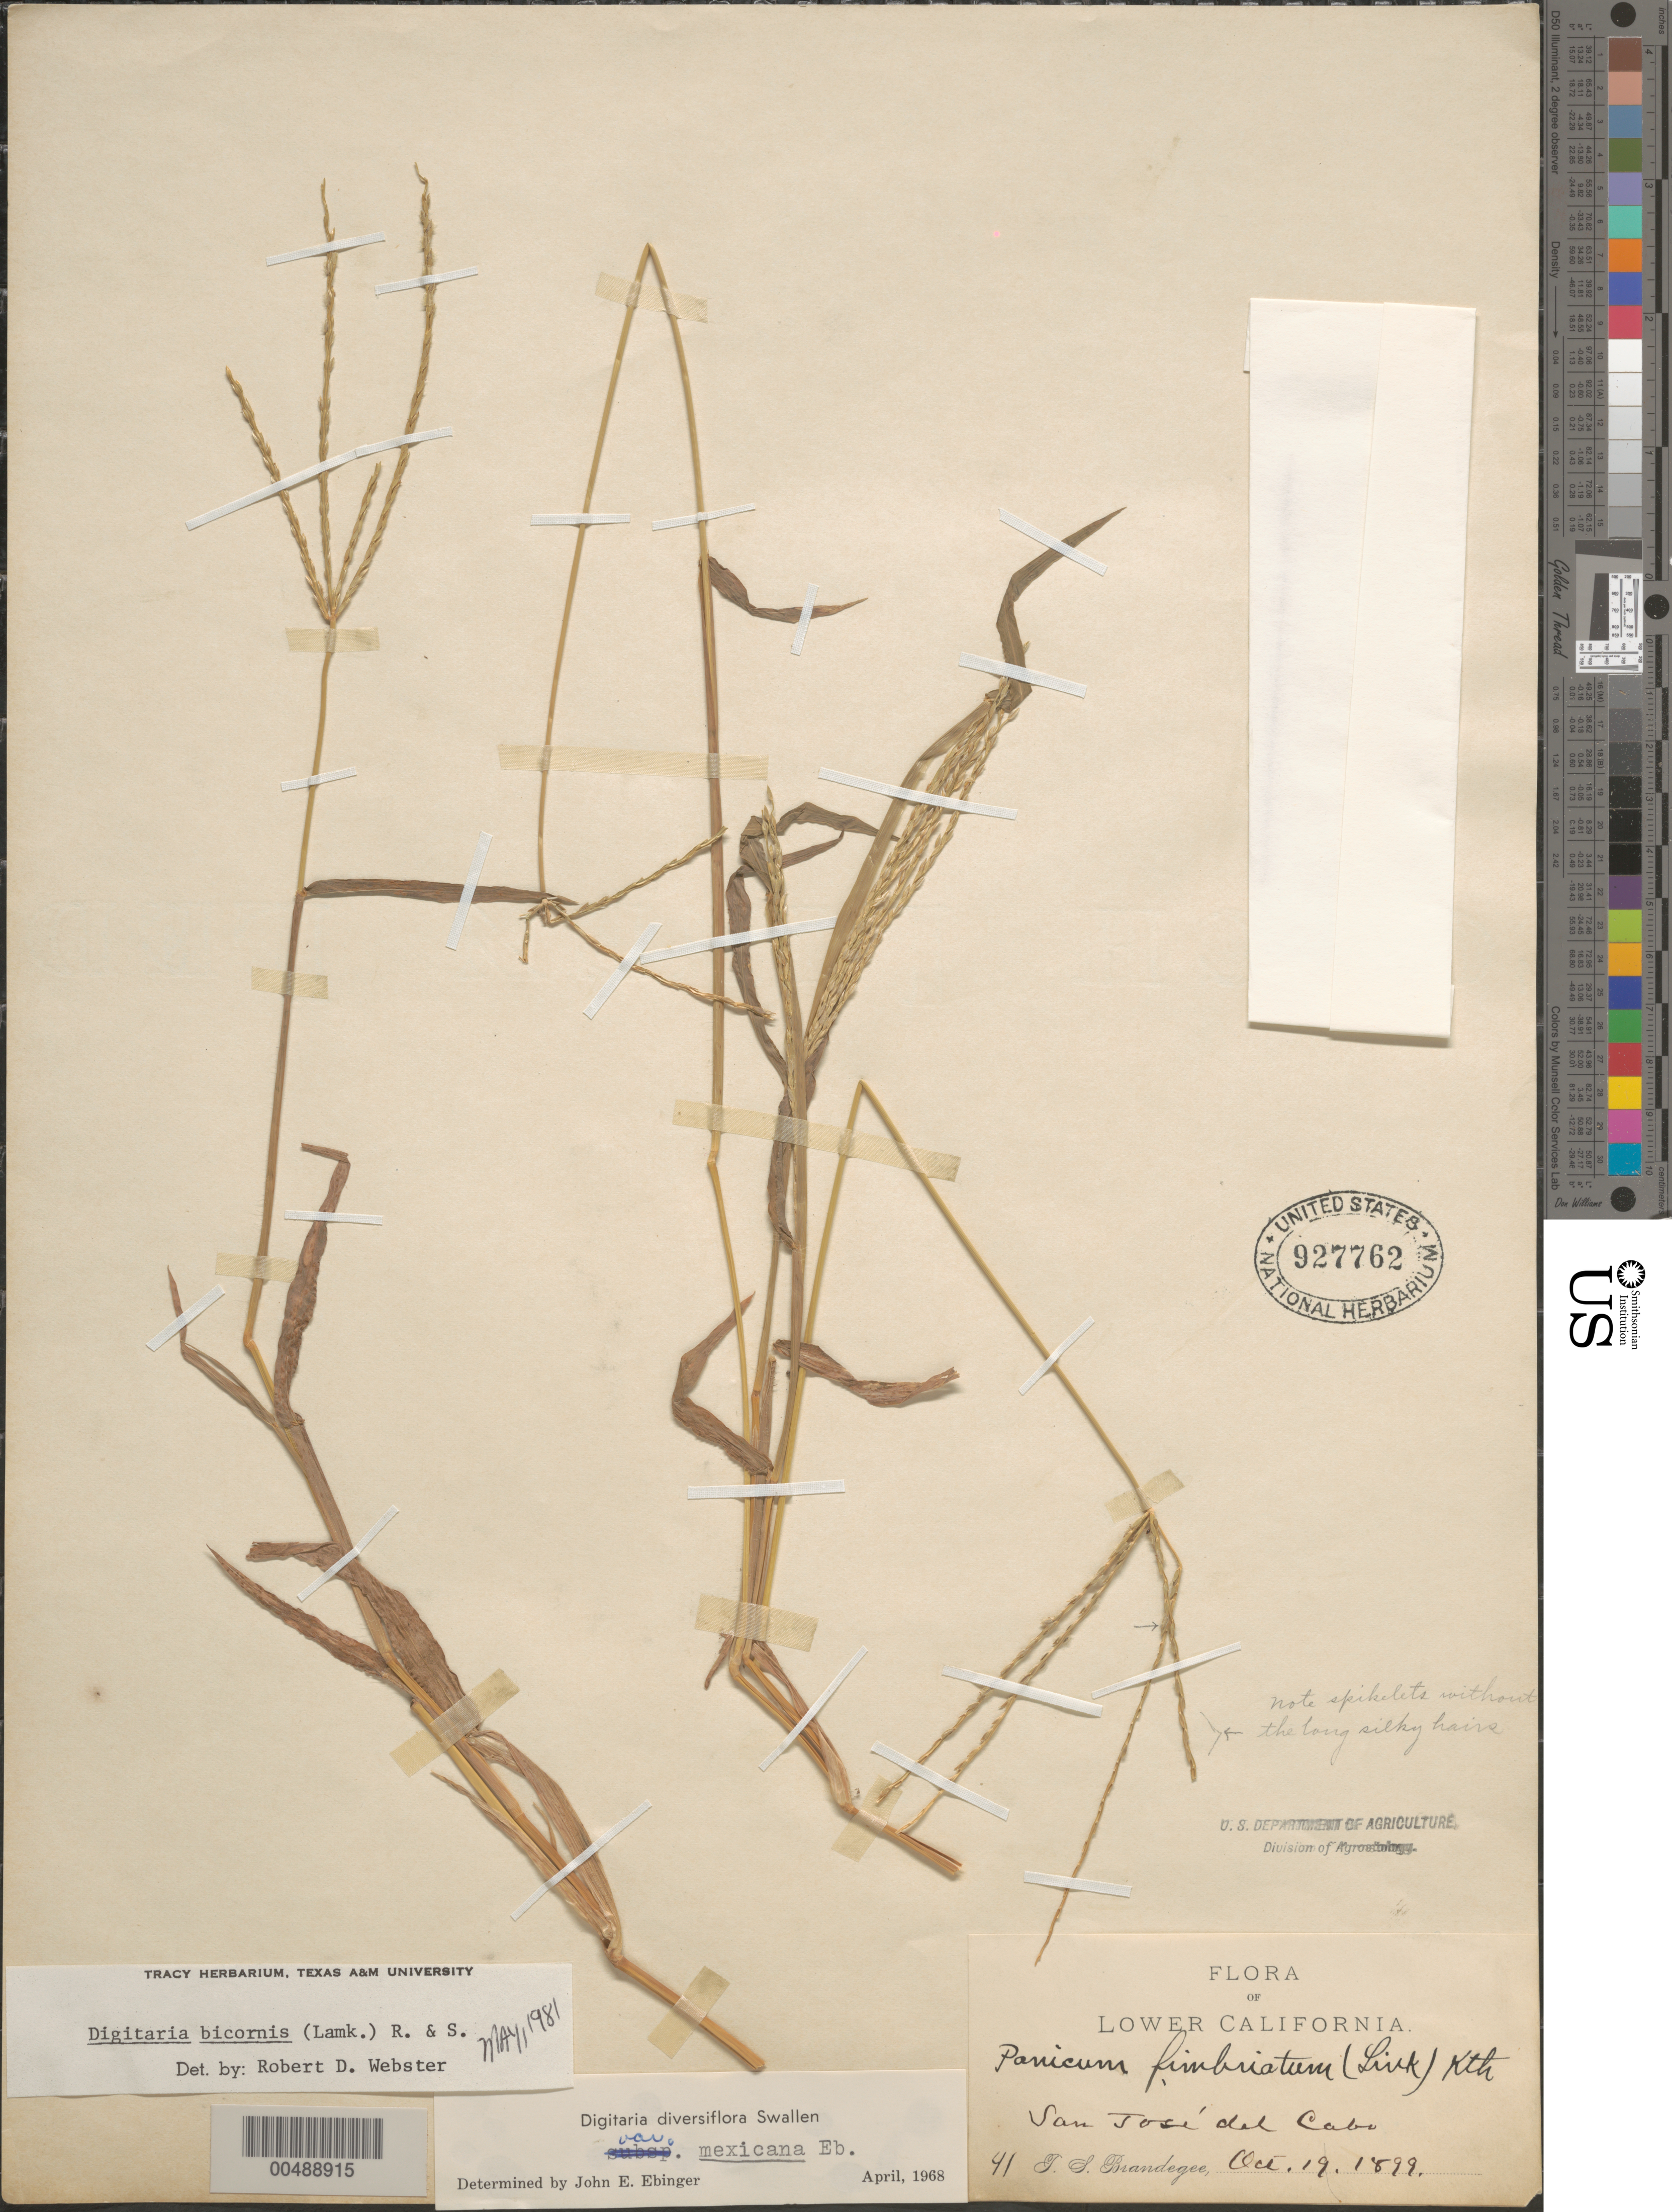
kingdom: Plantae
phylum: Tracheophyta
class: Liliopsida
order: Poales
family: Poaceae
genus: Digitaria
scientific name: Digitaria bicornis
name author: (Lam.) Roem. & Schult.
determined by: Webster, Robert D.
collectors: T. S. Brandegee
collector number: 41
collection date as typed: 19 Oct 1899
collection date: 1899-10-19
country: Mexico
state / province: Baja California Sur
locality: San José del Cabo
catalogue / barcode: US 927762